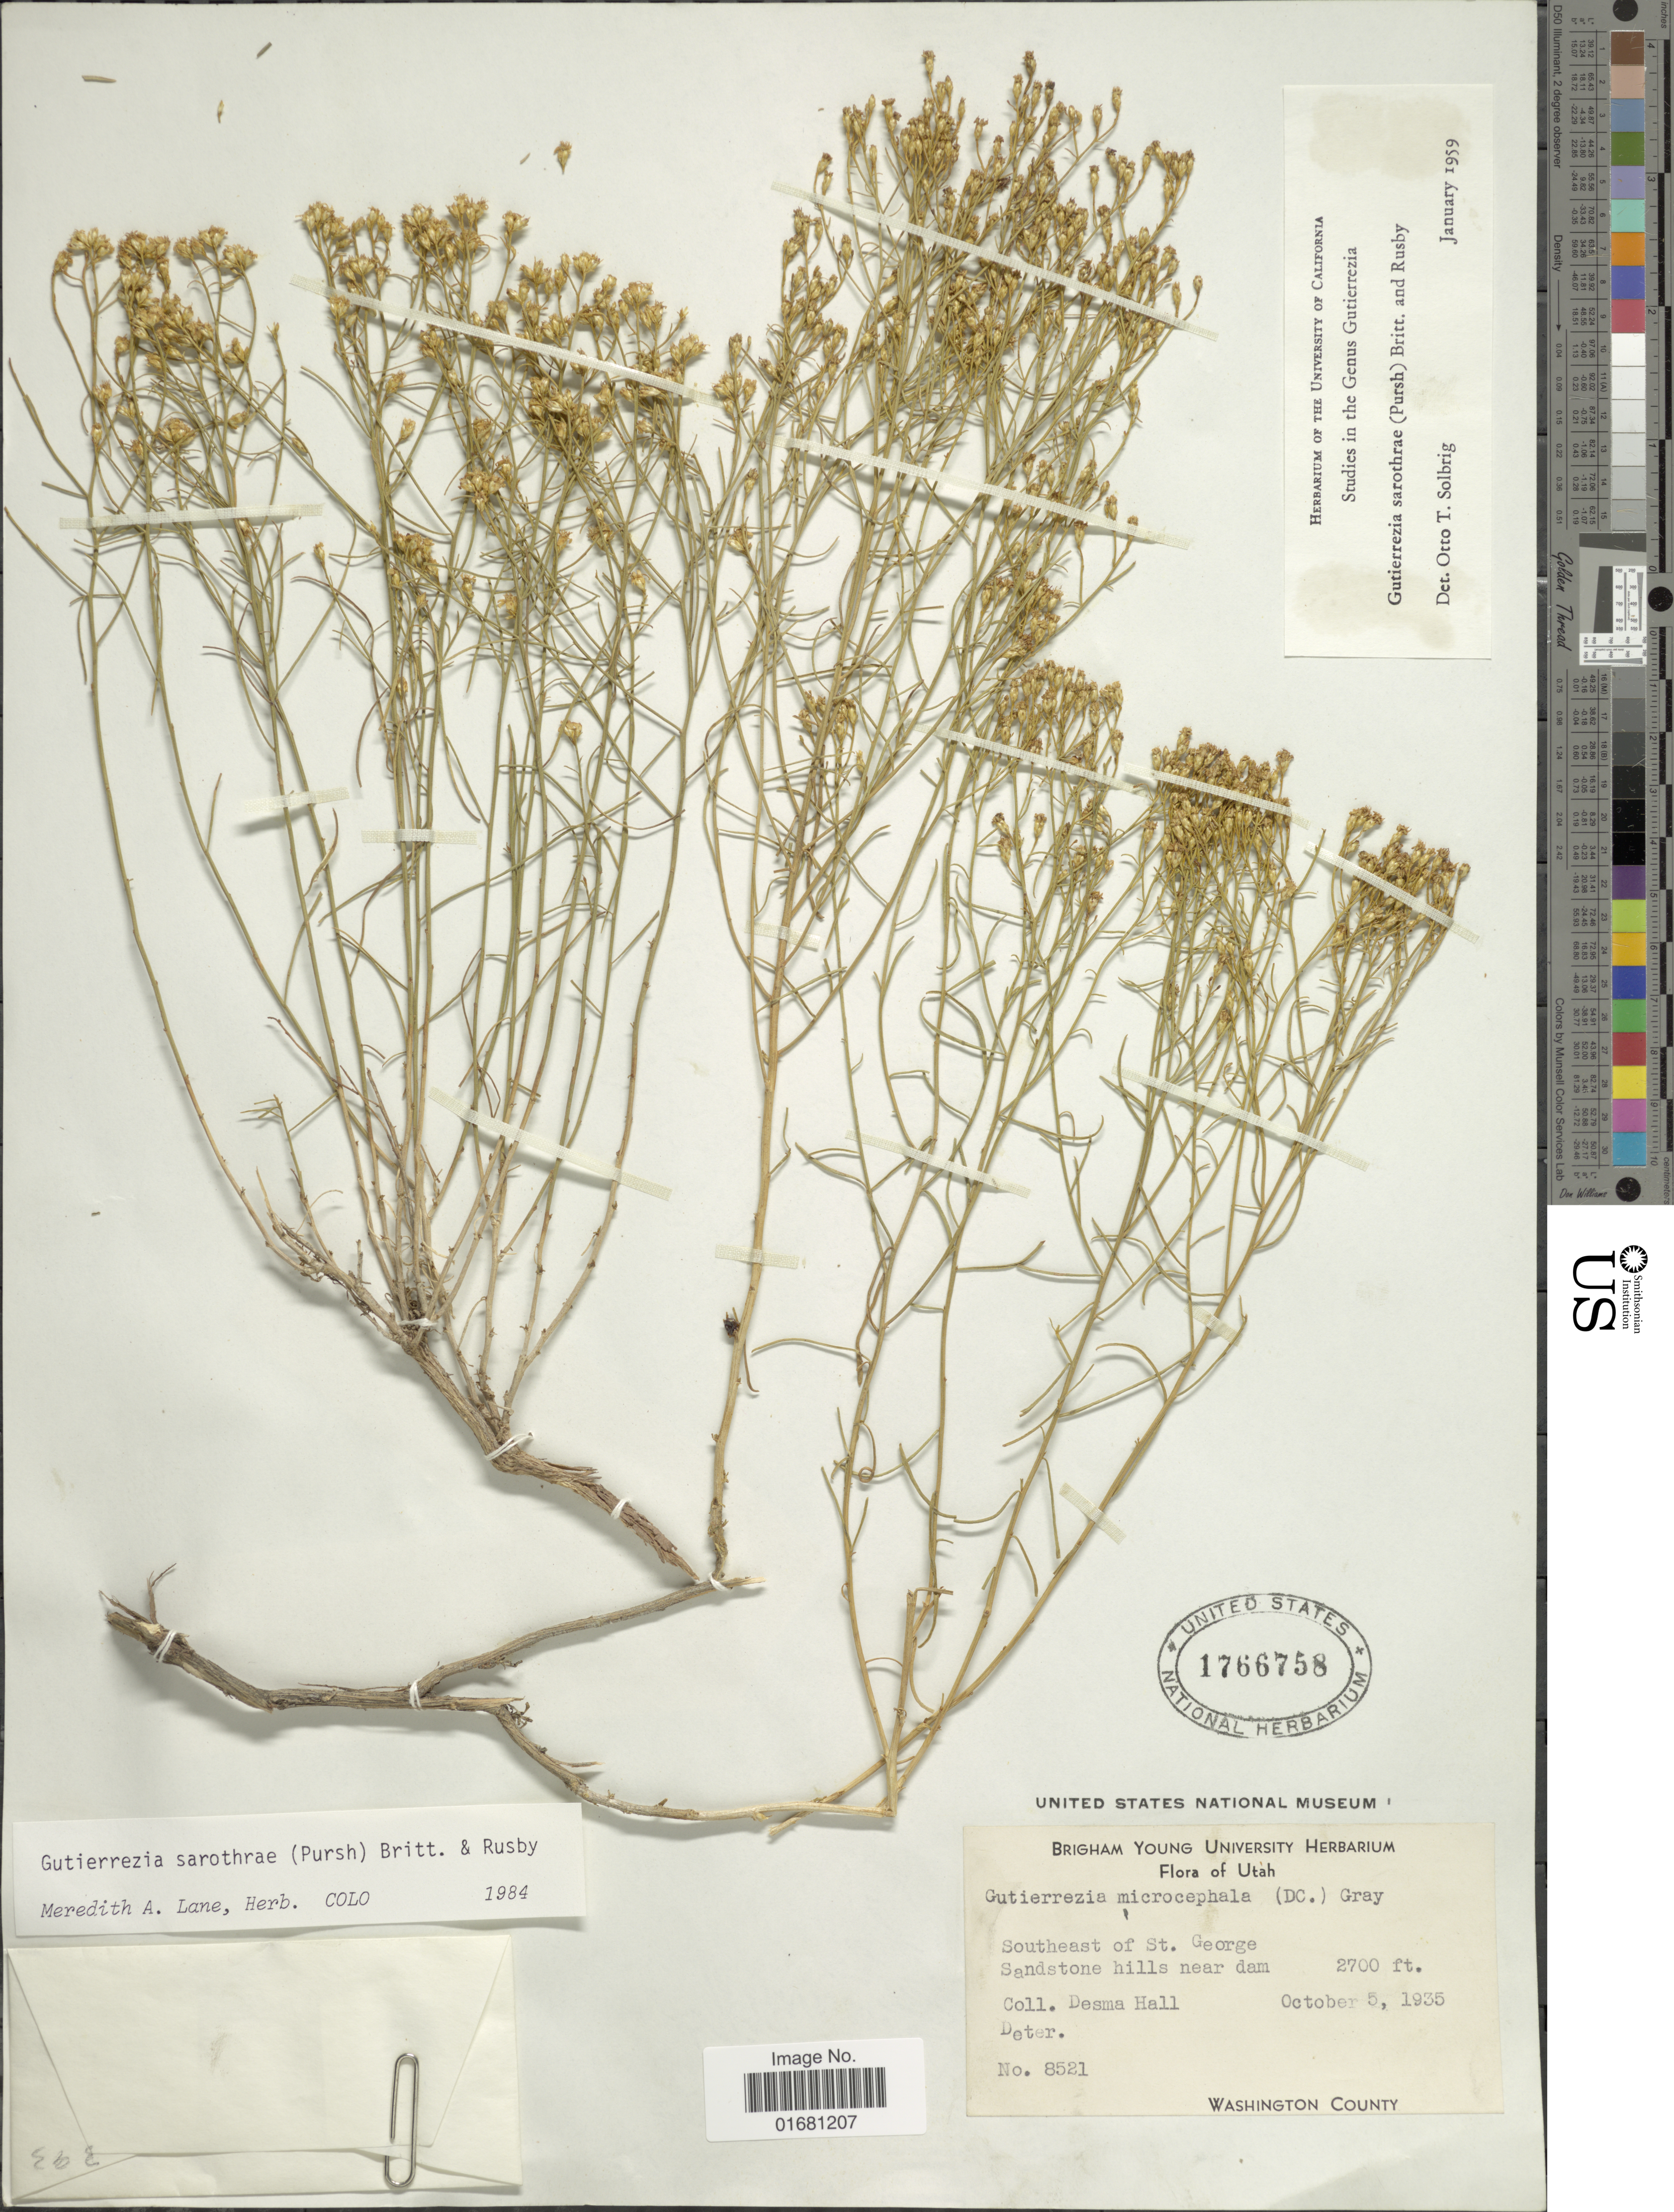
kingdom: Plantae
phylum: Tracheophyta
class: Magnoliopsida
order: Asterales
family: Asteraceae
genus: Gutierrezia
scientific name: Gutierrezia sarothrae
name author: (Pursh) Britton & Rusby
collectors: D. Hall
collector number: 8521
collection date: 1935-10-05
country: United States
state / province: Utah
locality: Southeast of St. George sandstone hills near dam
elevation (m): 823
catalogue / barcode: US 1766758